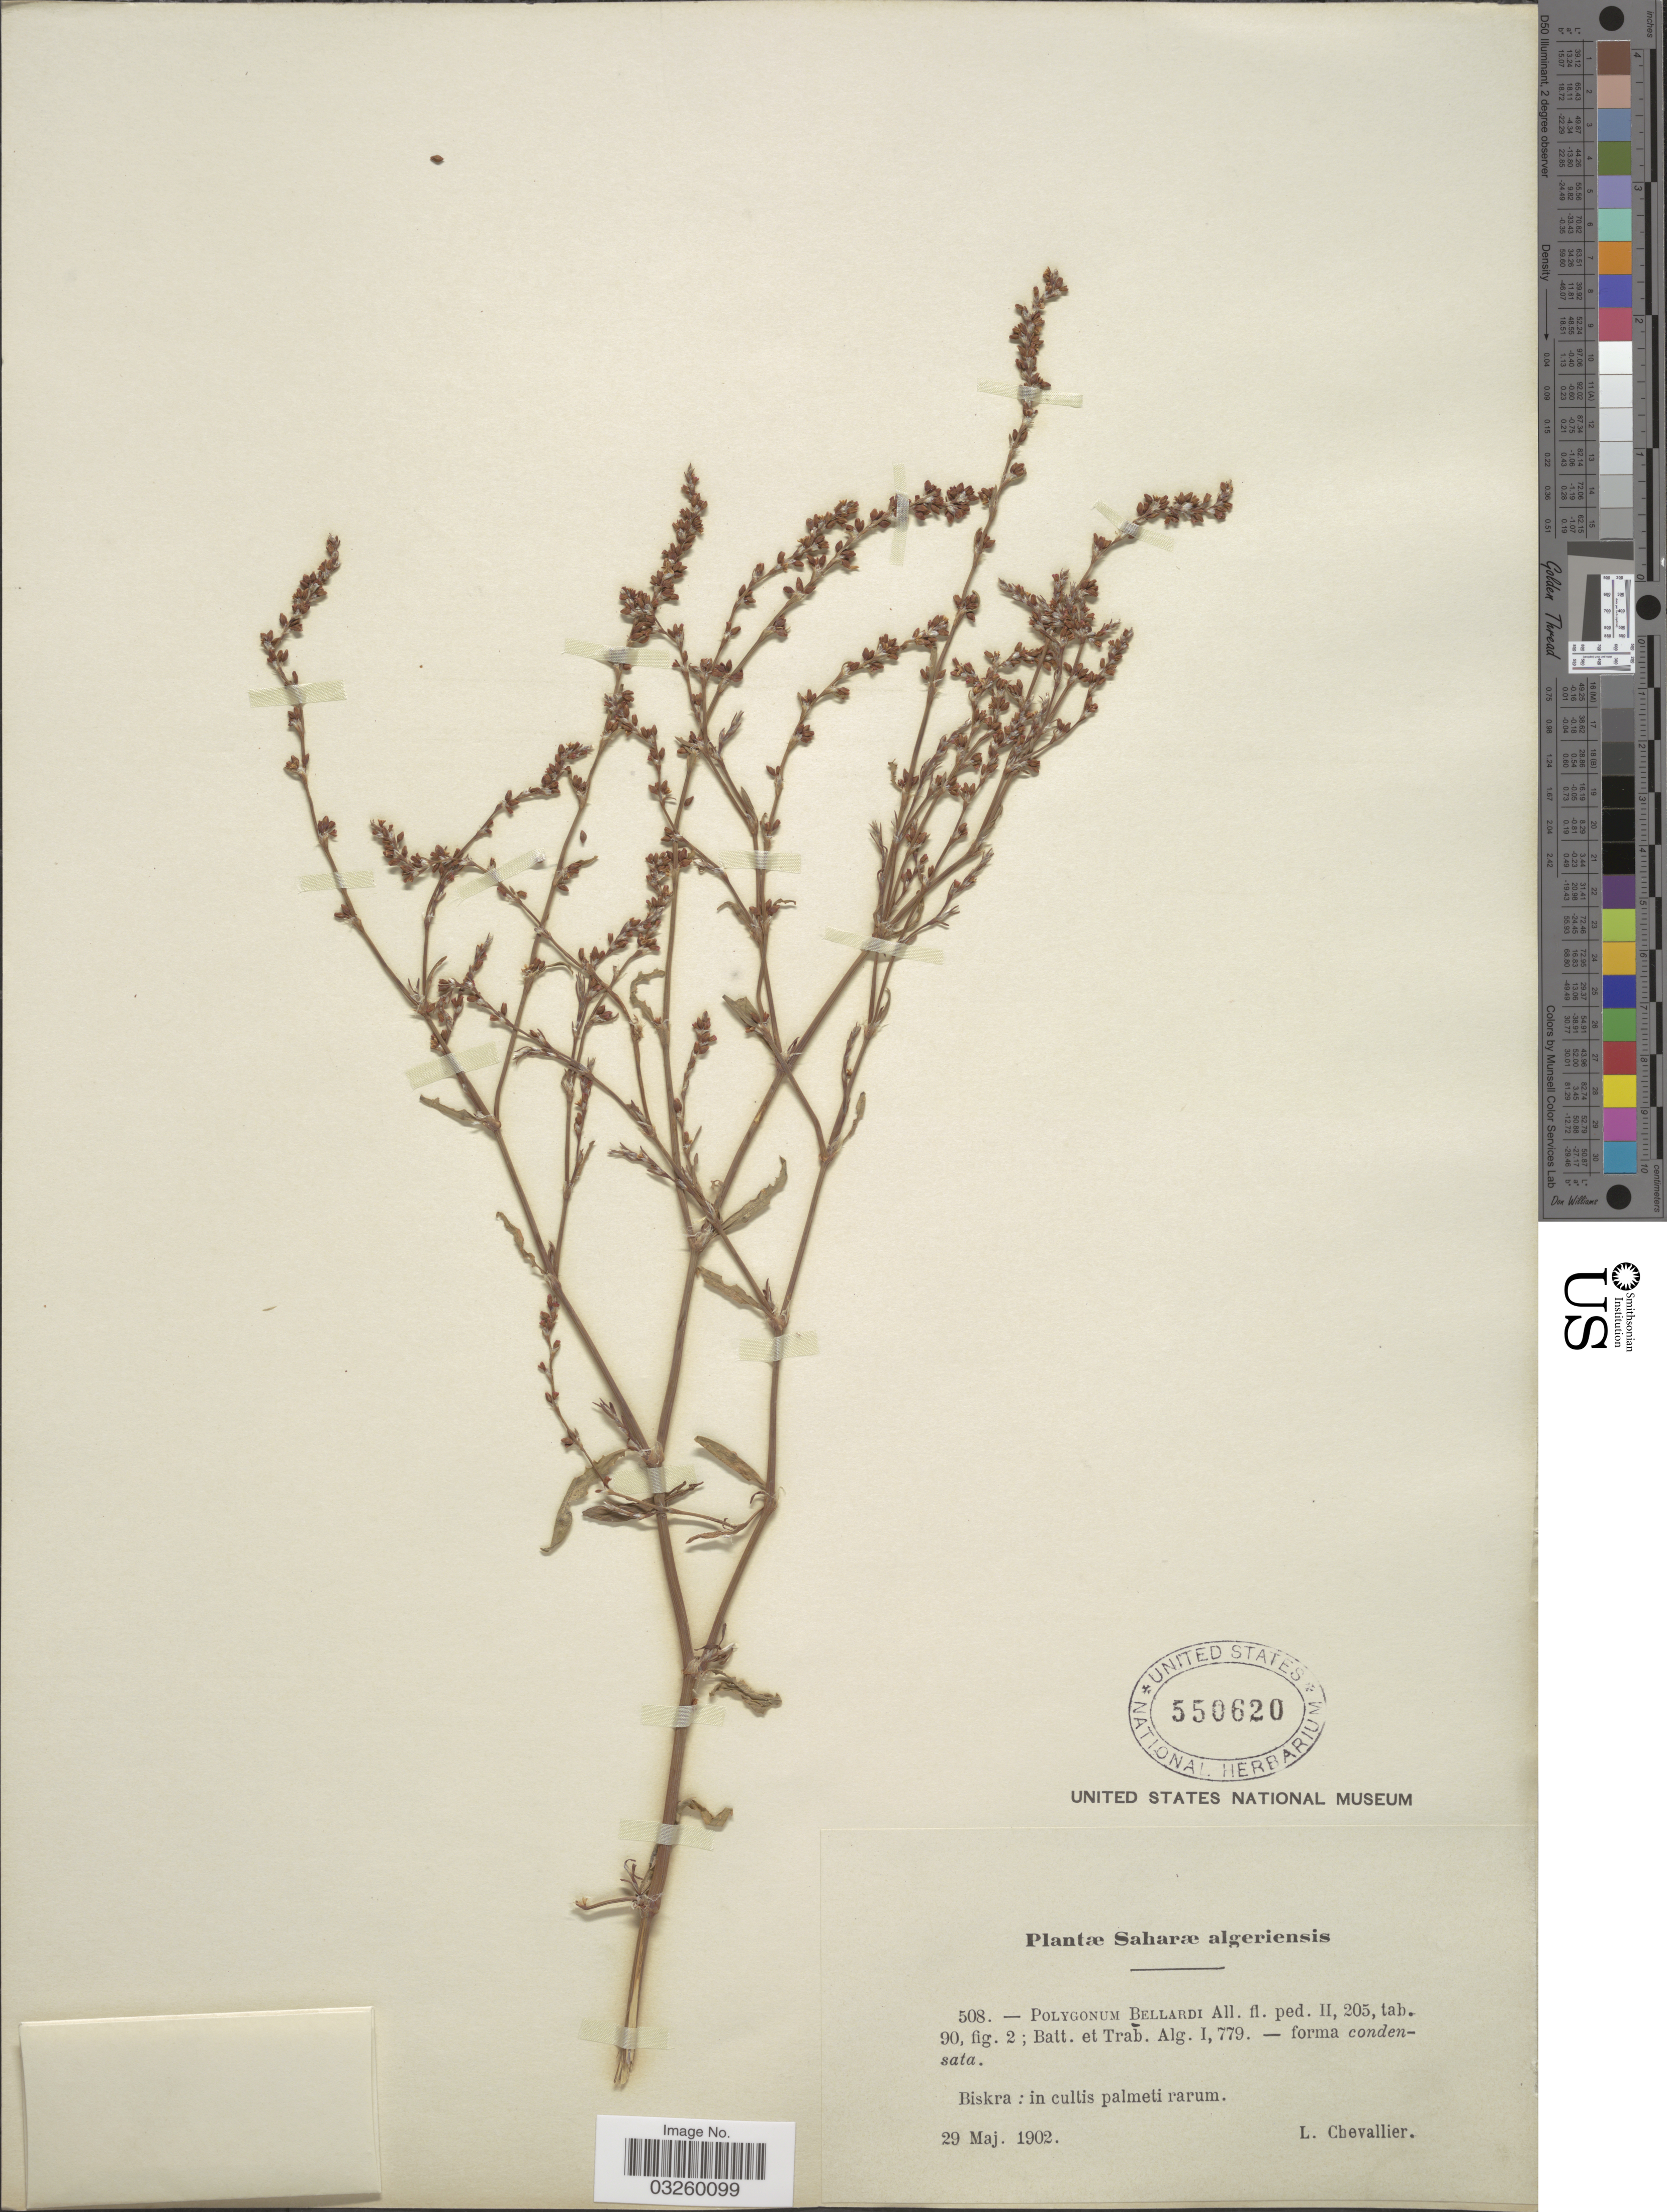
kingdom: Plantae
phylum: Tracheophyta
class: Magnoliopsida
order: Caryophyllales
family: Polygonaceae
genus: Polygonum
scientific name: Polygonum bellardii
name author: All.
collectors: L. Chevallier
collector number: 508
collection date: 1902-05-29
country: Algeria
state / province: Biskra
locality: Saharae algeriensis. Biskra: in cultis palmeti rarum.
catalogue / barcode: US 550620